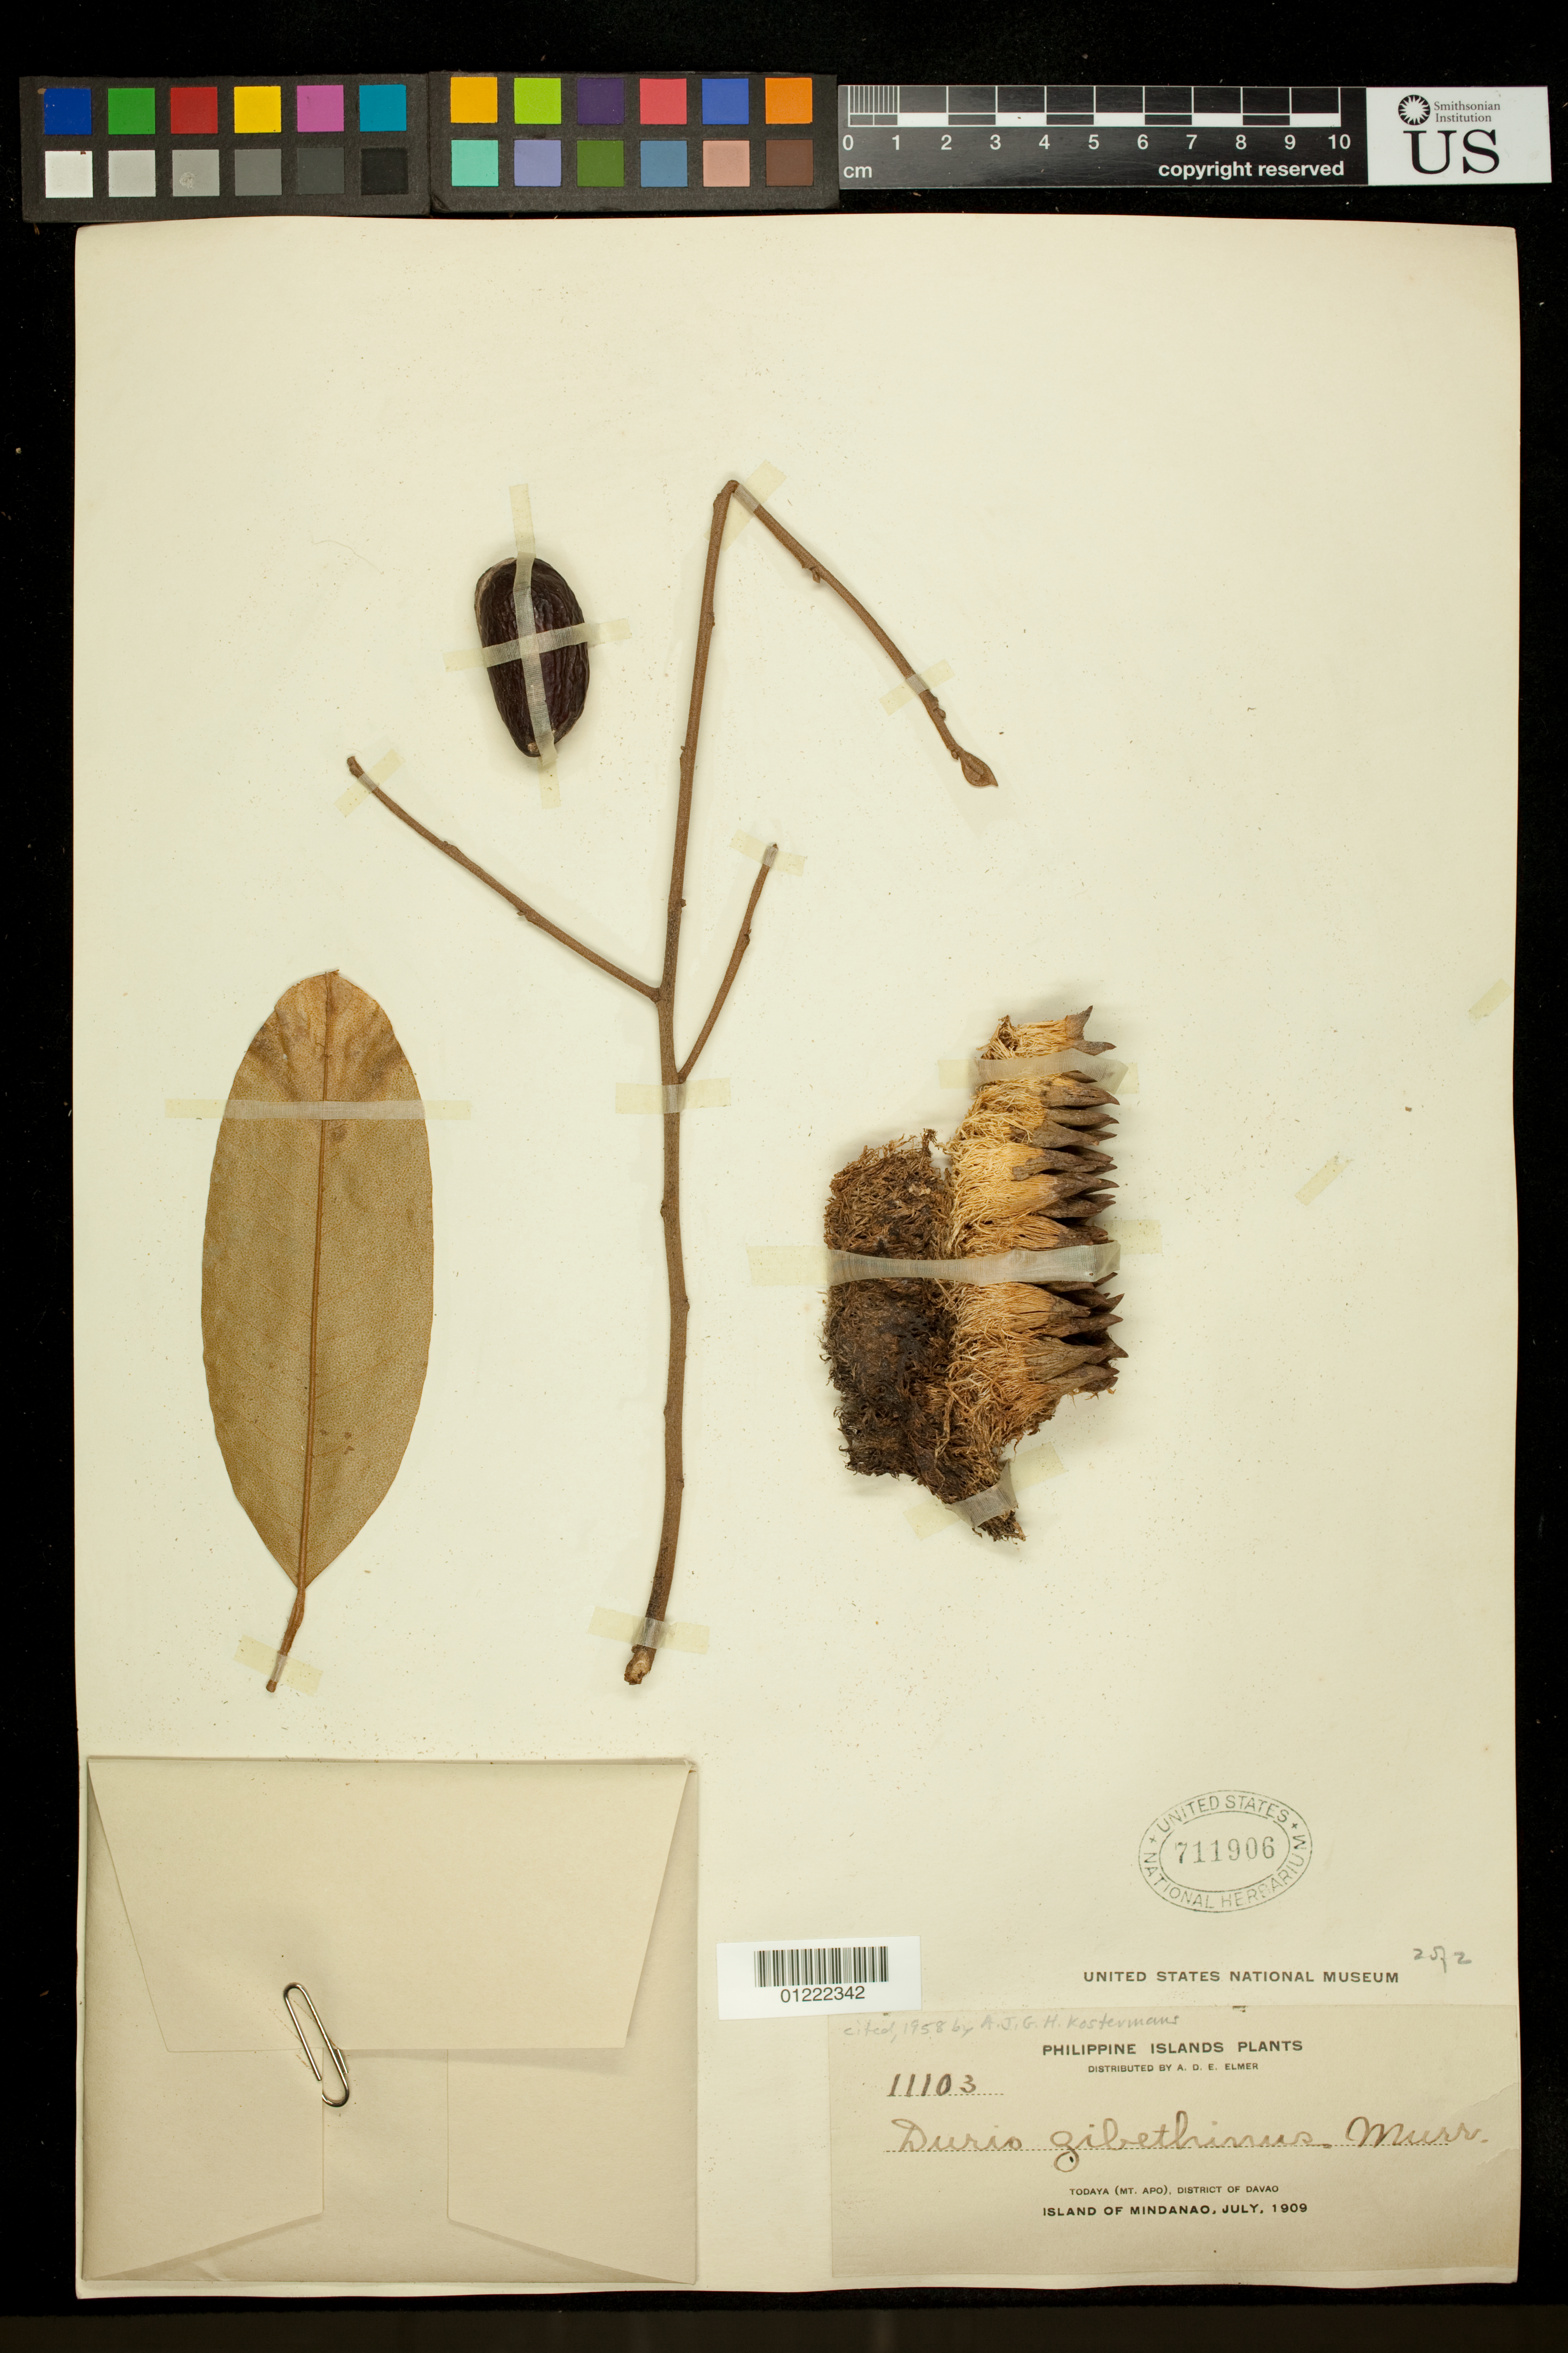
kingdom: Plantae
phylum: Tracheophyta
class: Magnoliopsida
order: Malvales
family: Malvaceae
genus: Durio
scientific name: Durio zibethinus Moon, nom. illeg.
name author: Moon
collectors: A. D. E. Elmer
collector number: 11103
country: Philippines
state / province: Davao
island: Mindanao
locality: Todaya (Mt. Apo), District of Davao, Island of Mindanao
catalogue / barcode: US 711906